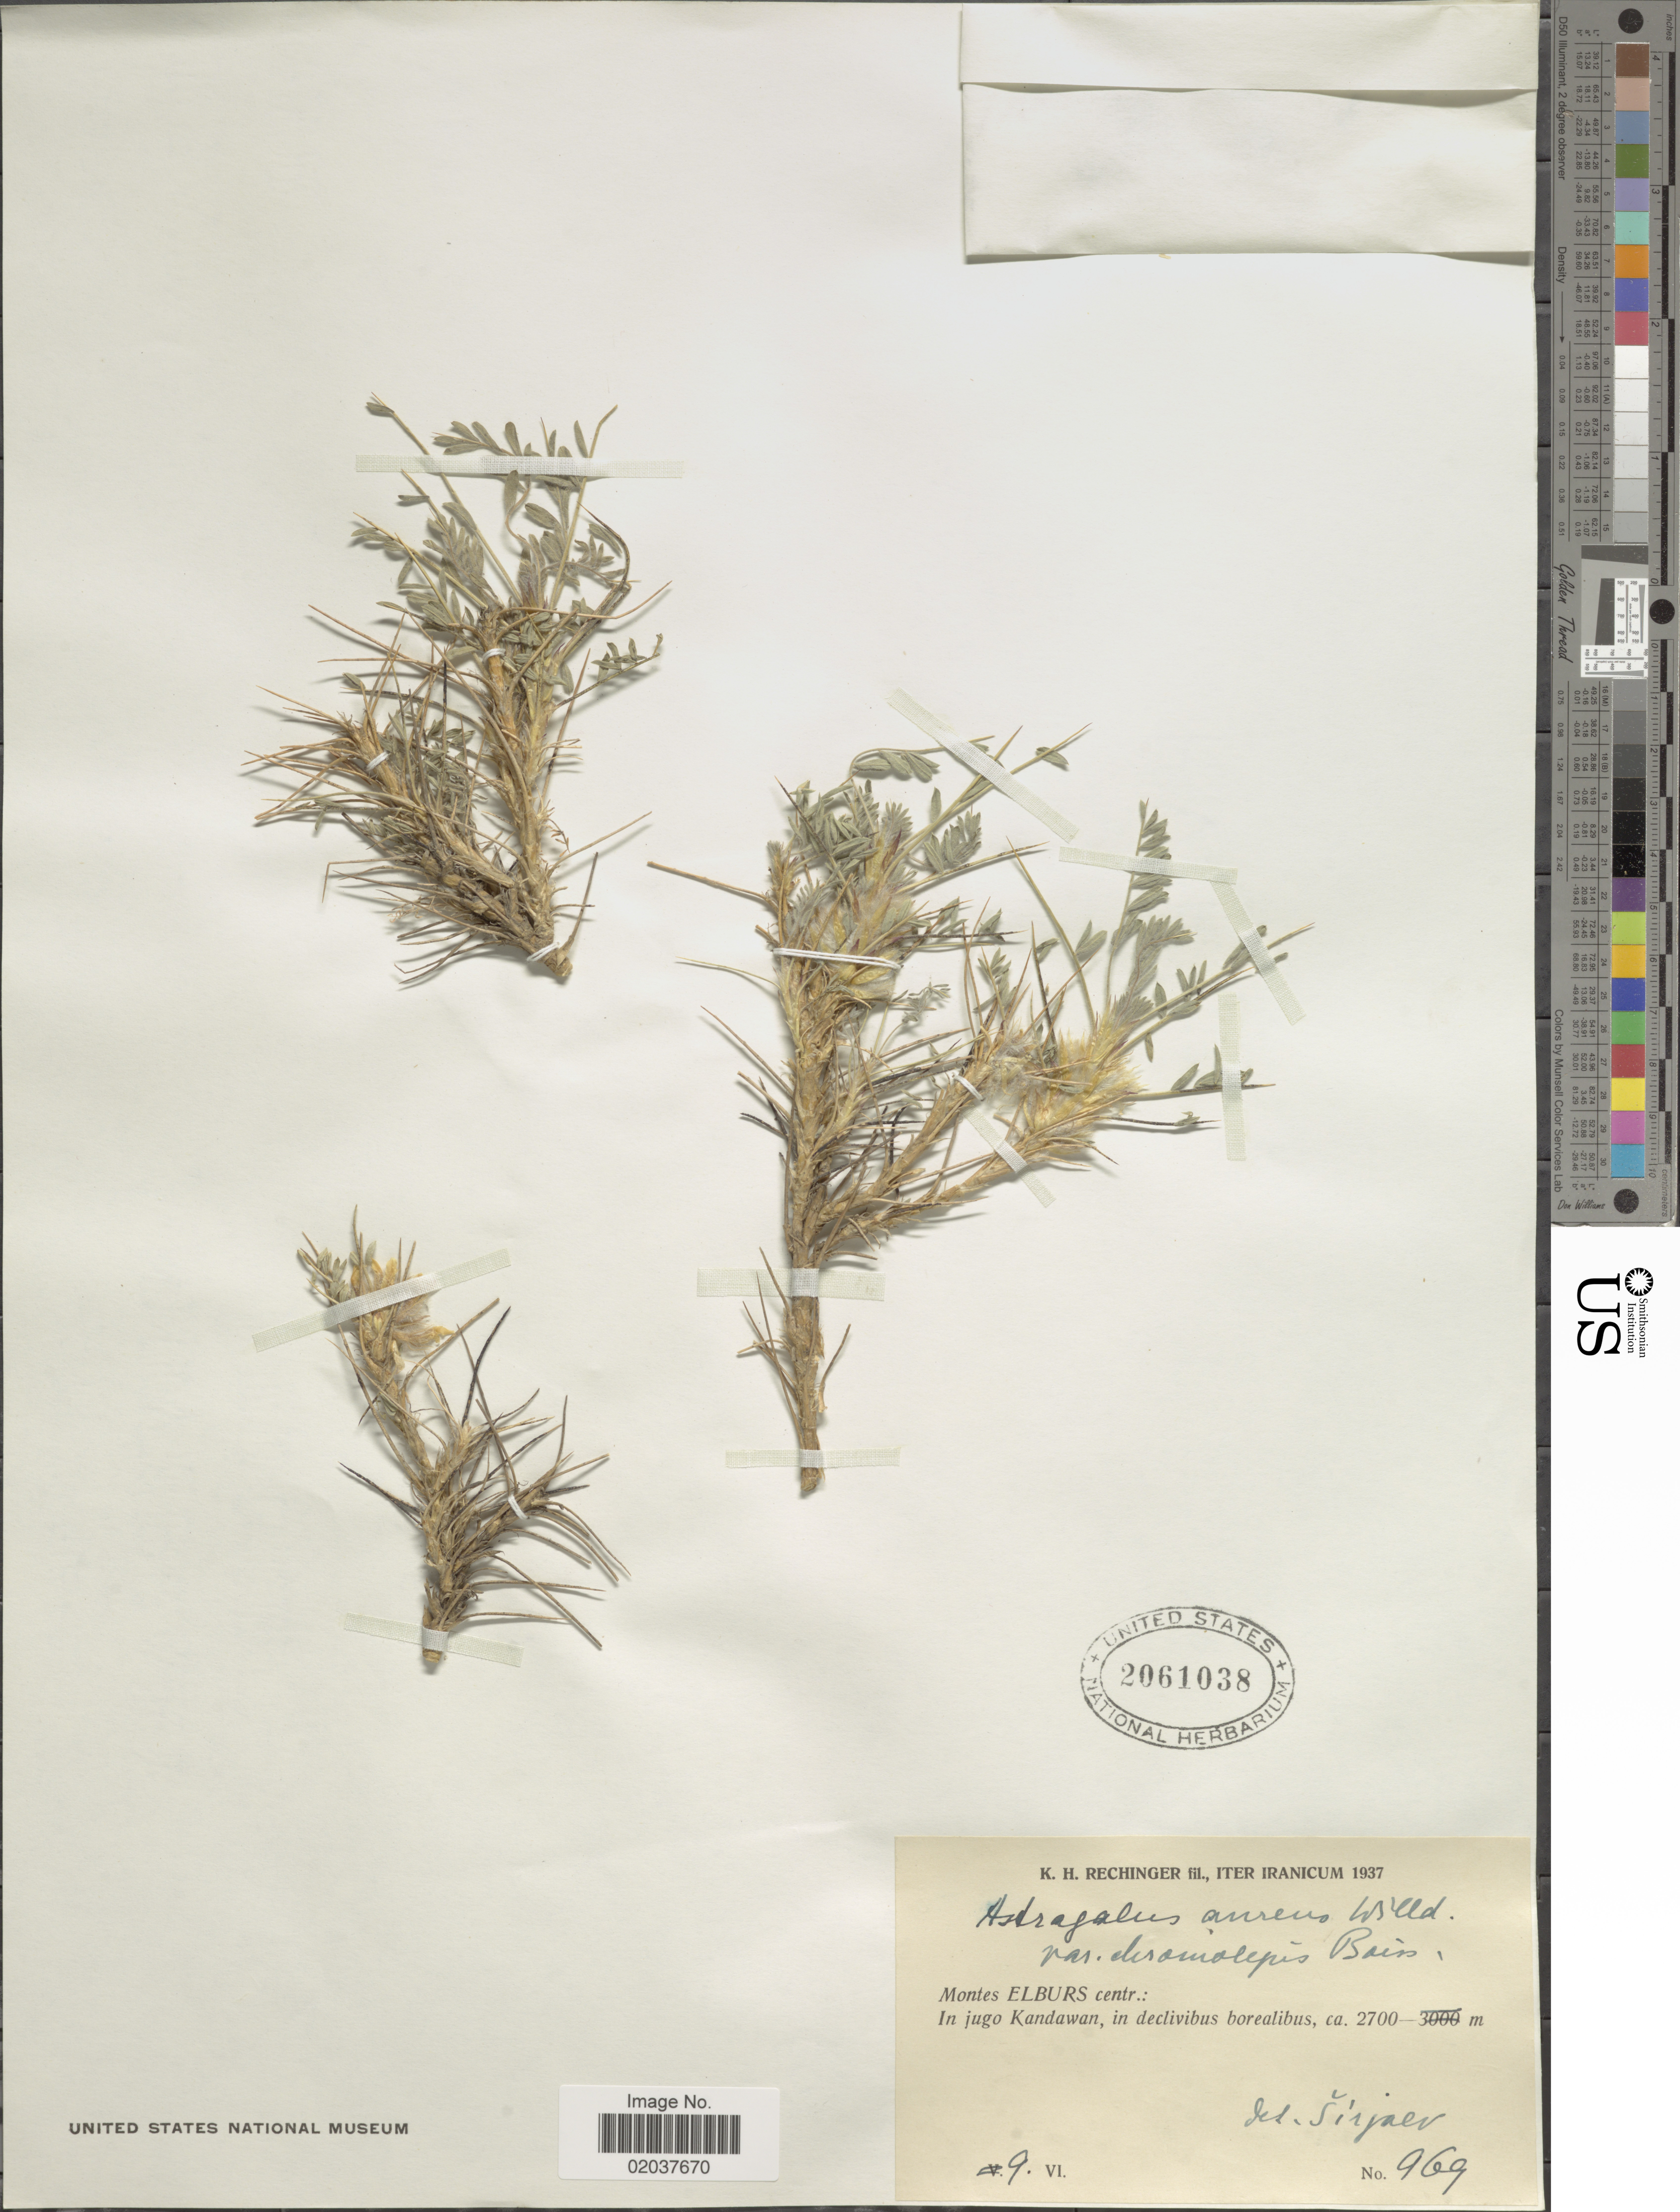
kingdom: Plantae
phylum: Tracheophyta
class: Magnoliopsida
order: Fabales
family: Fabaceae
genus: Astragalus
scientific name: Astragalus aureus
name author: Willd.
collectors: K. H. Rechinger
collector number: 969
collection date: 1937-07-09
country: Iran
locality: Iranicum, Montes Elbus centr.; In jugo Kandawan in declivibus borealisbus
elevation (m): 2700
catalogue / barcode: US 2061038